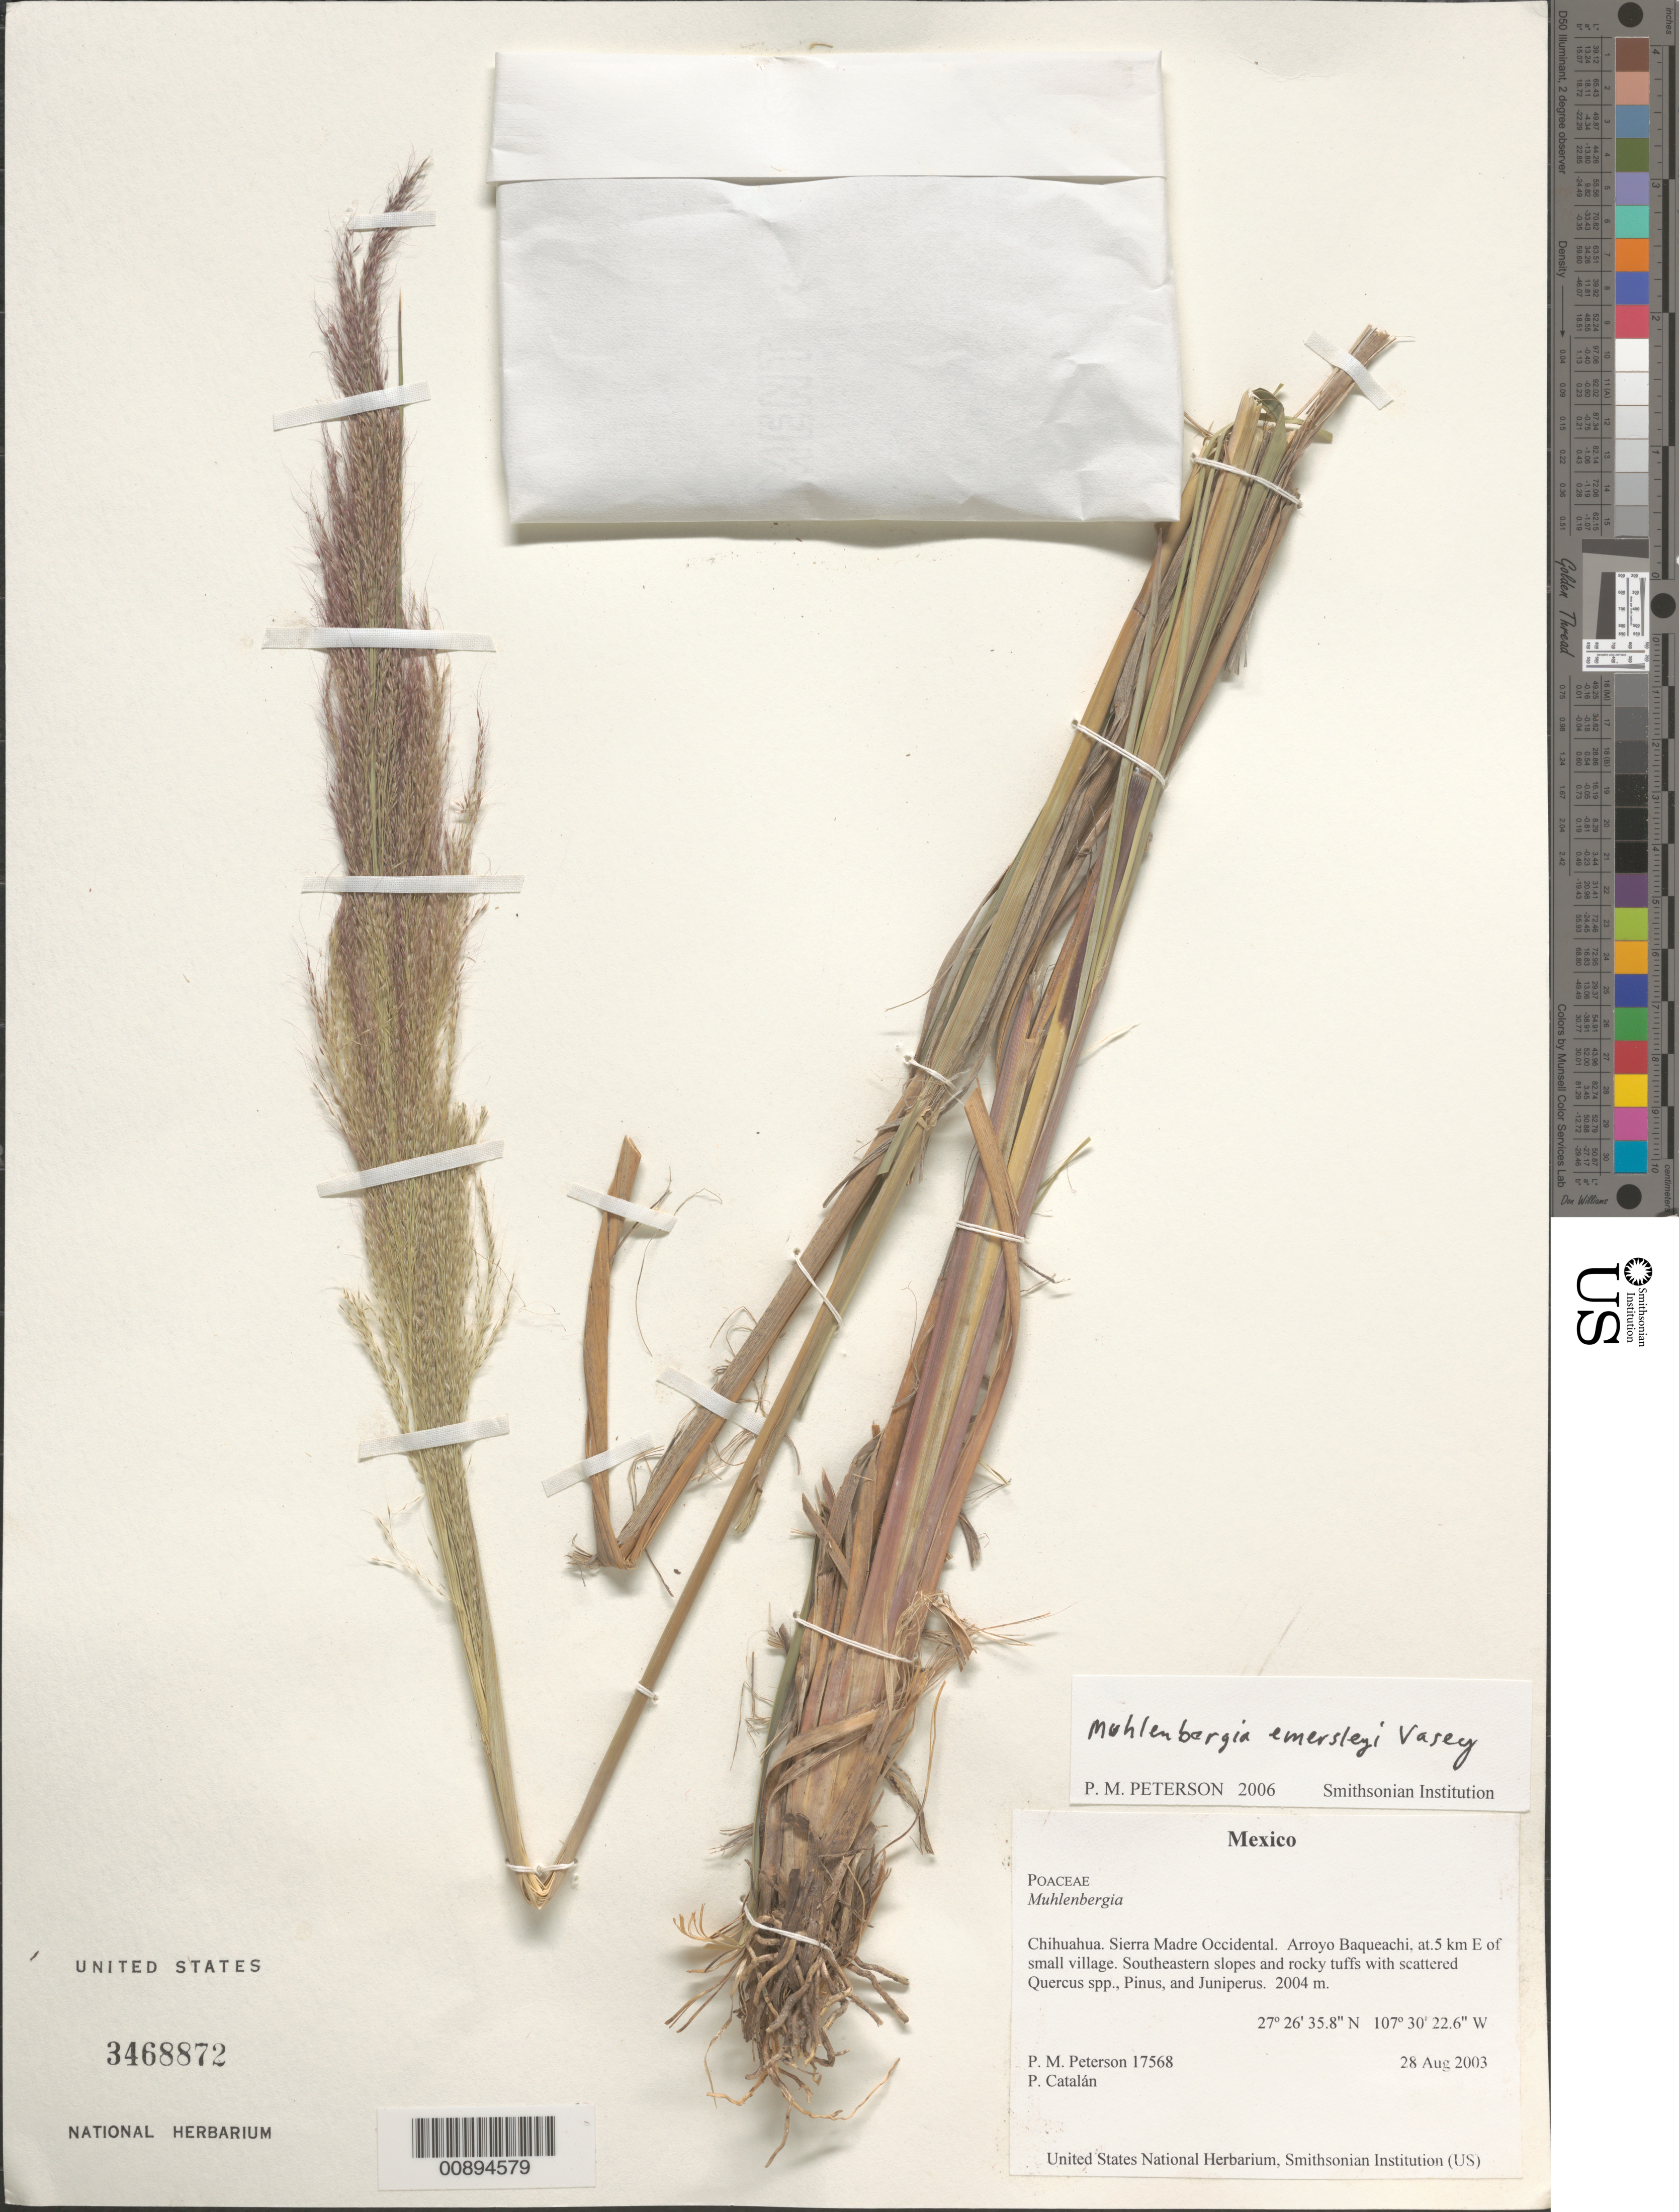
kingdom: Plantae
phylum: Tracheophyta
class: Liliopsida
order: Poales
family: Poaceae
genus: Muhlenbergia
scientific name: Muhlenbergia emersleyi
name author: Vasey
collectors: P. M. Peterson & P. Catalán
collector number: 17568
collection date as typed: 28 Aug 2003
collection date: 2003-08-28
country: Mexico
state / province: Chihuahua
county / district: Sierra Madre Occidental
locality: Arroyo Baqueachi, at .5 km E of small village. Southeastern slopes and rocky tuffs with scattered Quercus spp., Pinus, and Juniperus.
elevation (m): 2004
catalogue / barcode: US 3468872